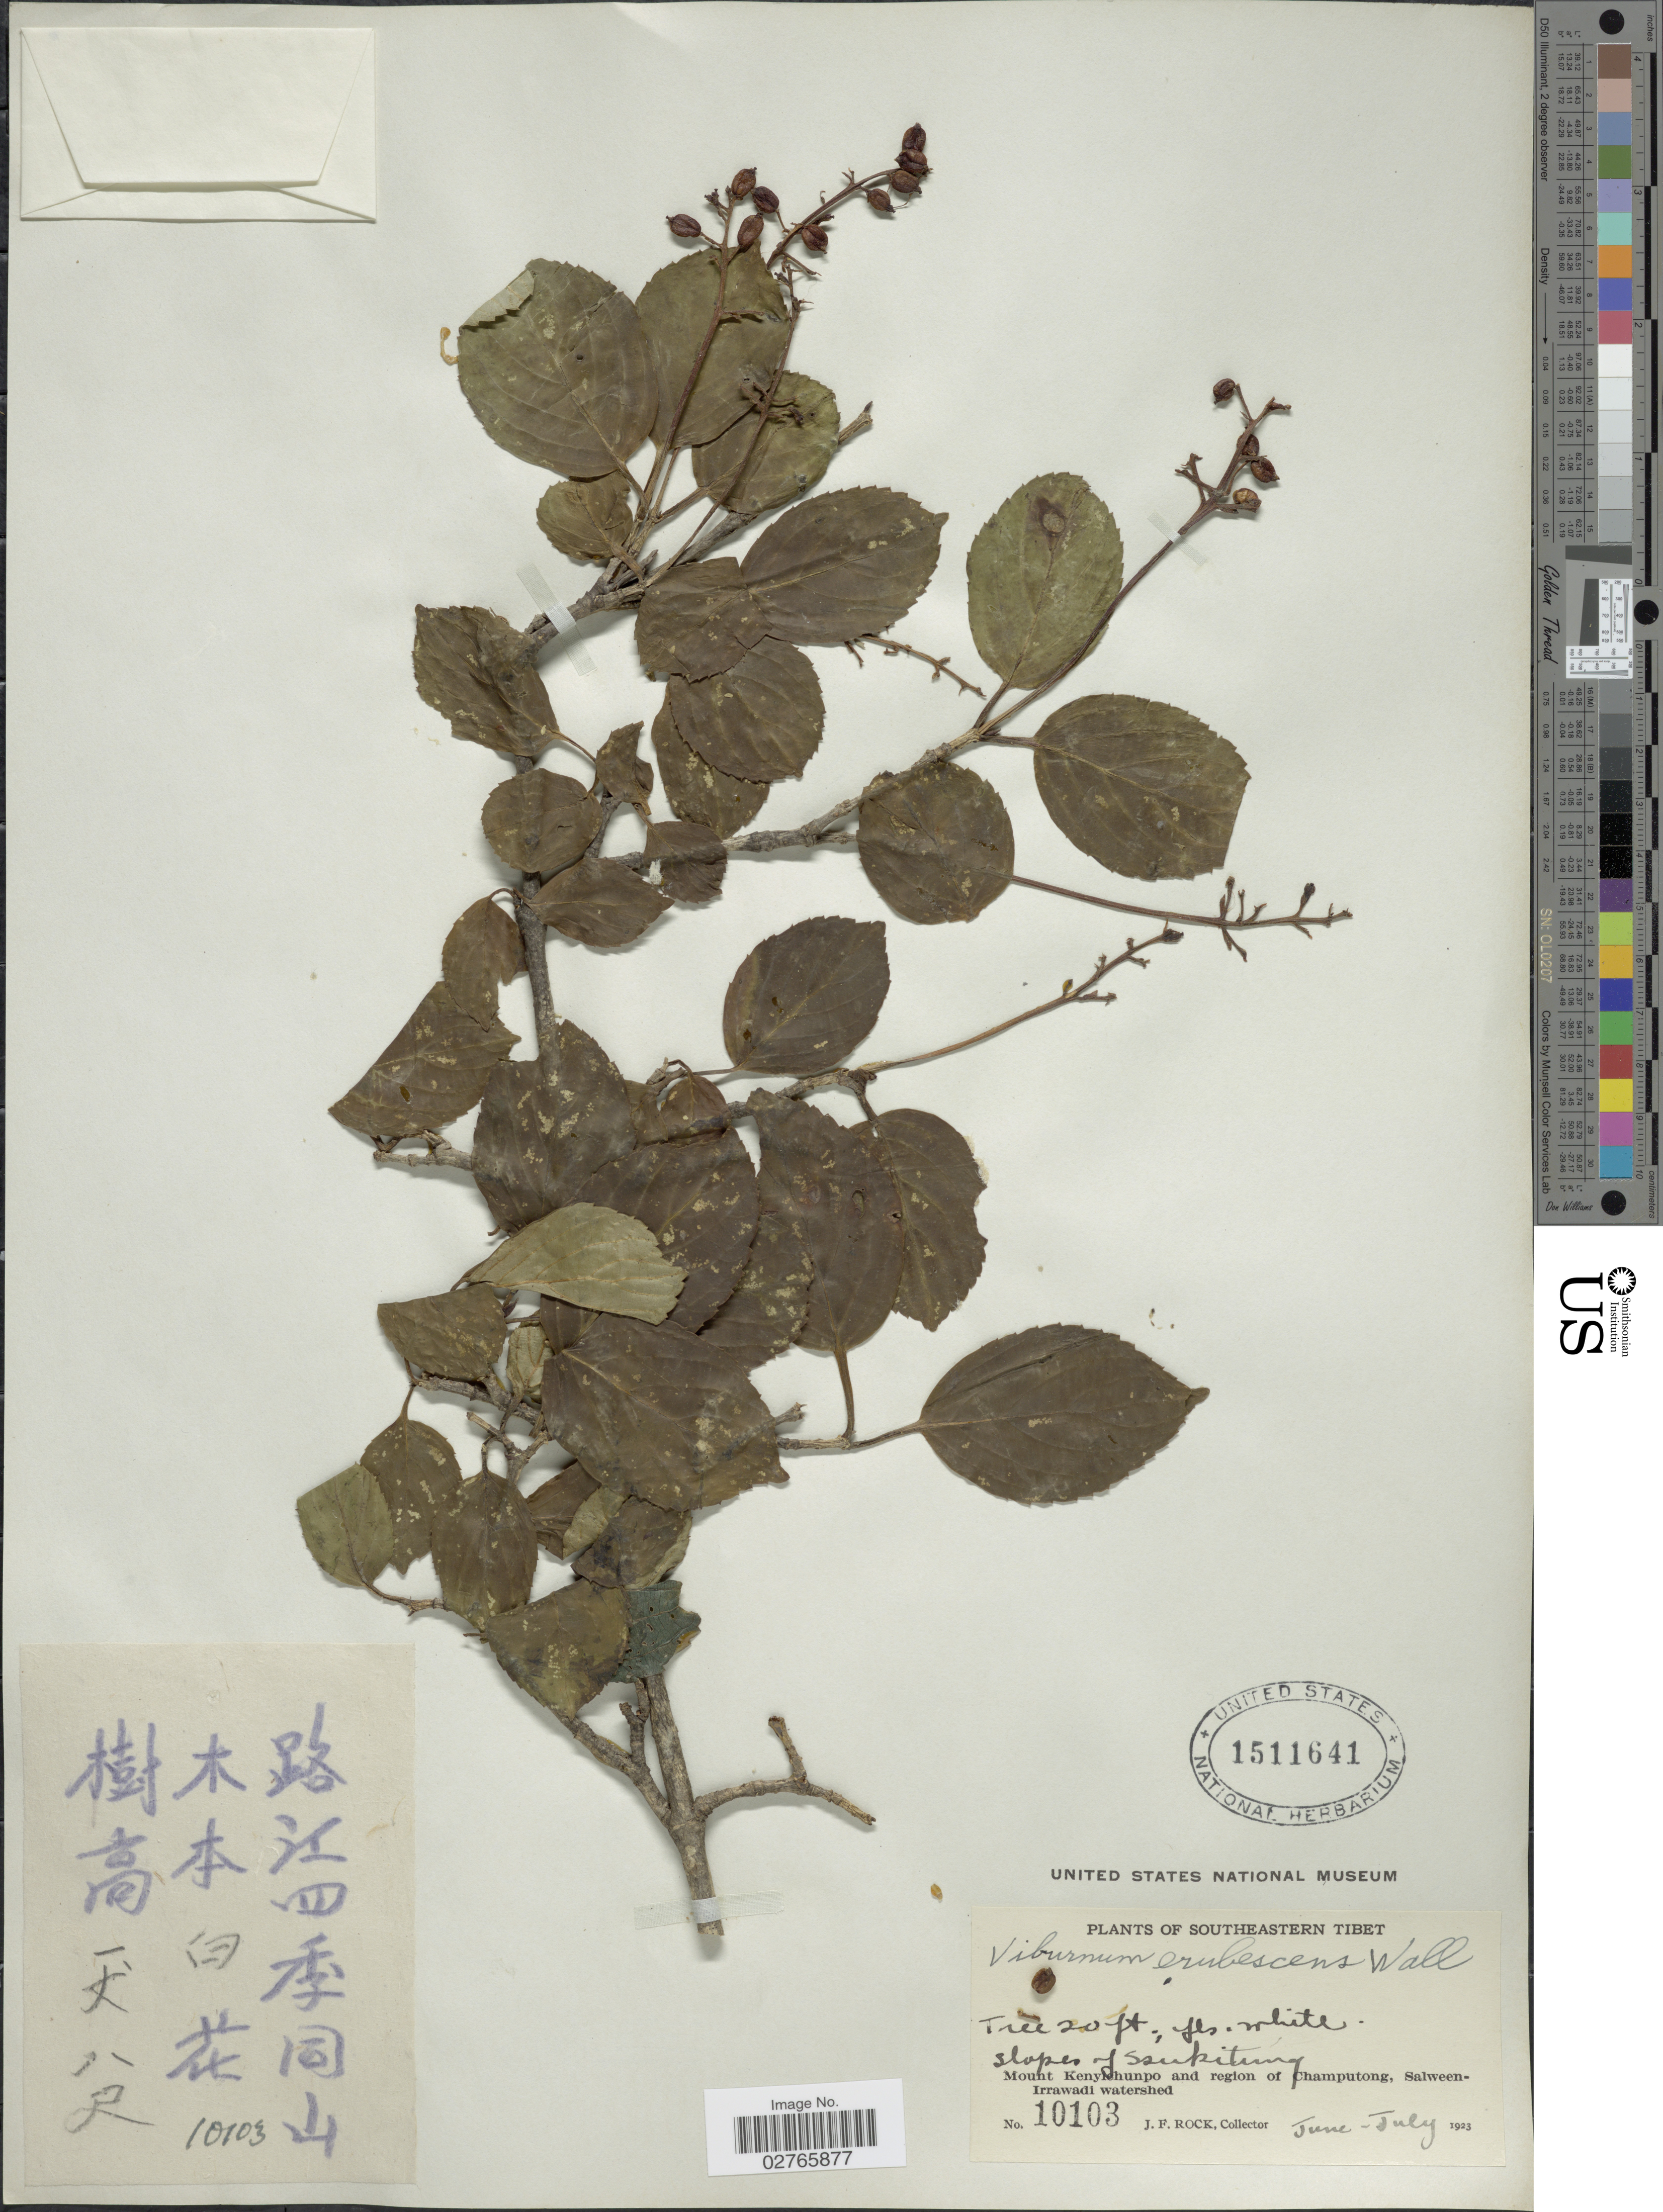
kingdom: Plantae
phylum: Tracheophyta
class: Magnoliopsida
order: Dipsacales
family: Viburnaceae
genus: Viburnum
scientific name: Viburnum erubescens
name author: Wall.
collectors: J. Rock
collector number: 10103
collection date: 1923-06/1923-07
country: China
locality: Slopes of Szukitung. Mount Kenyichunpo and region of Champutong, Salween-Irrawadi watershed.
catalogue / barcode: US 1511641